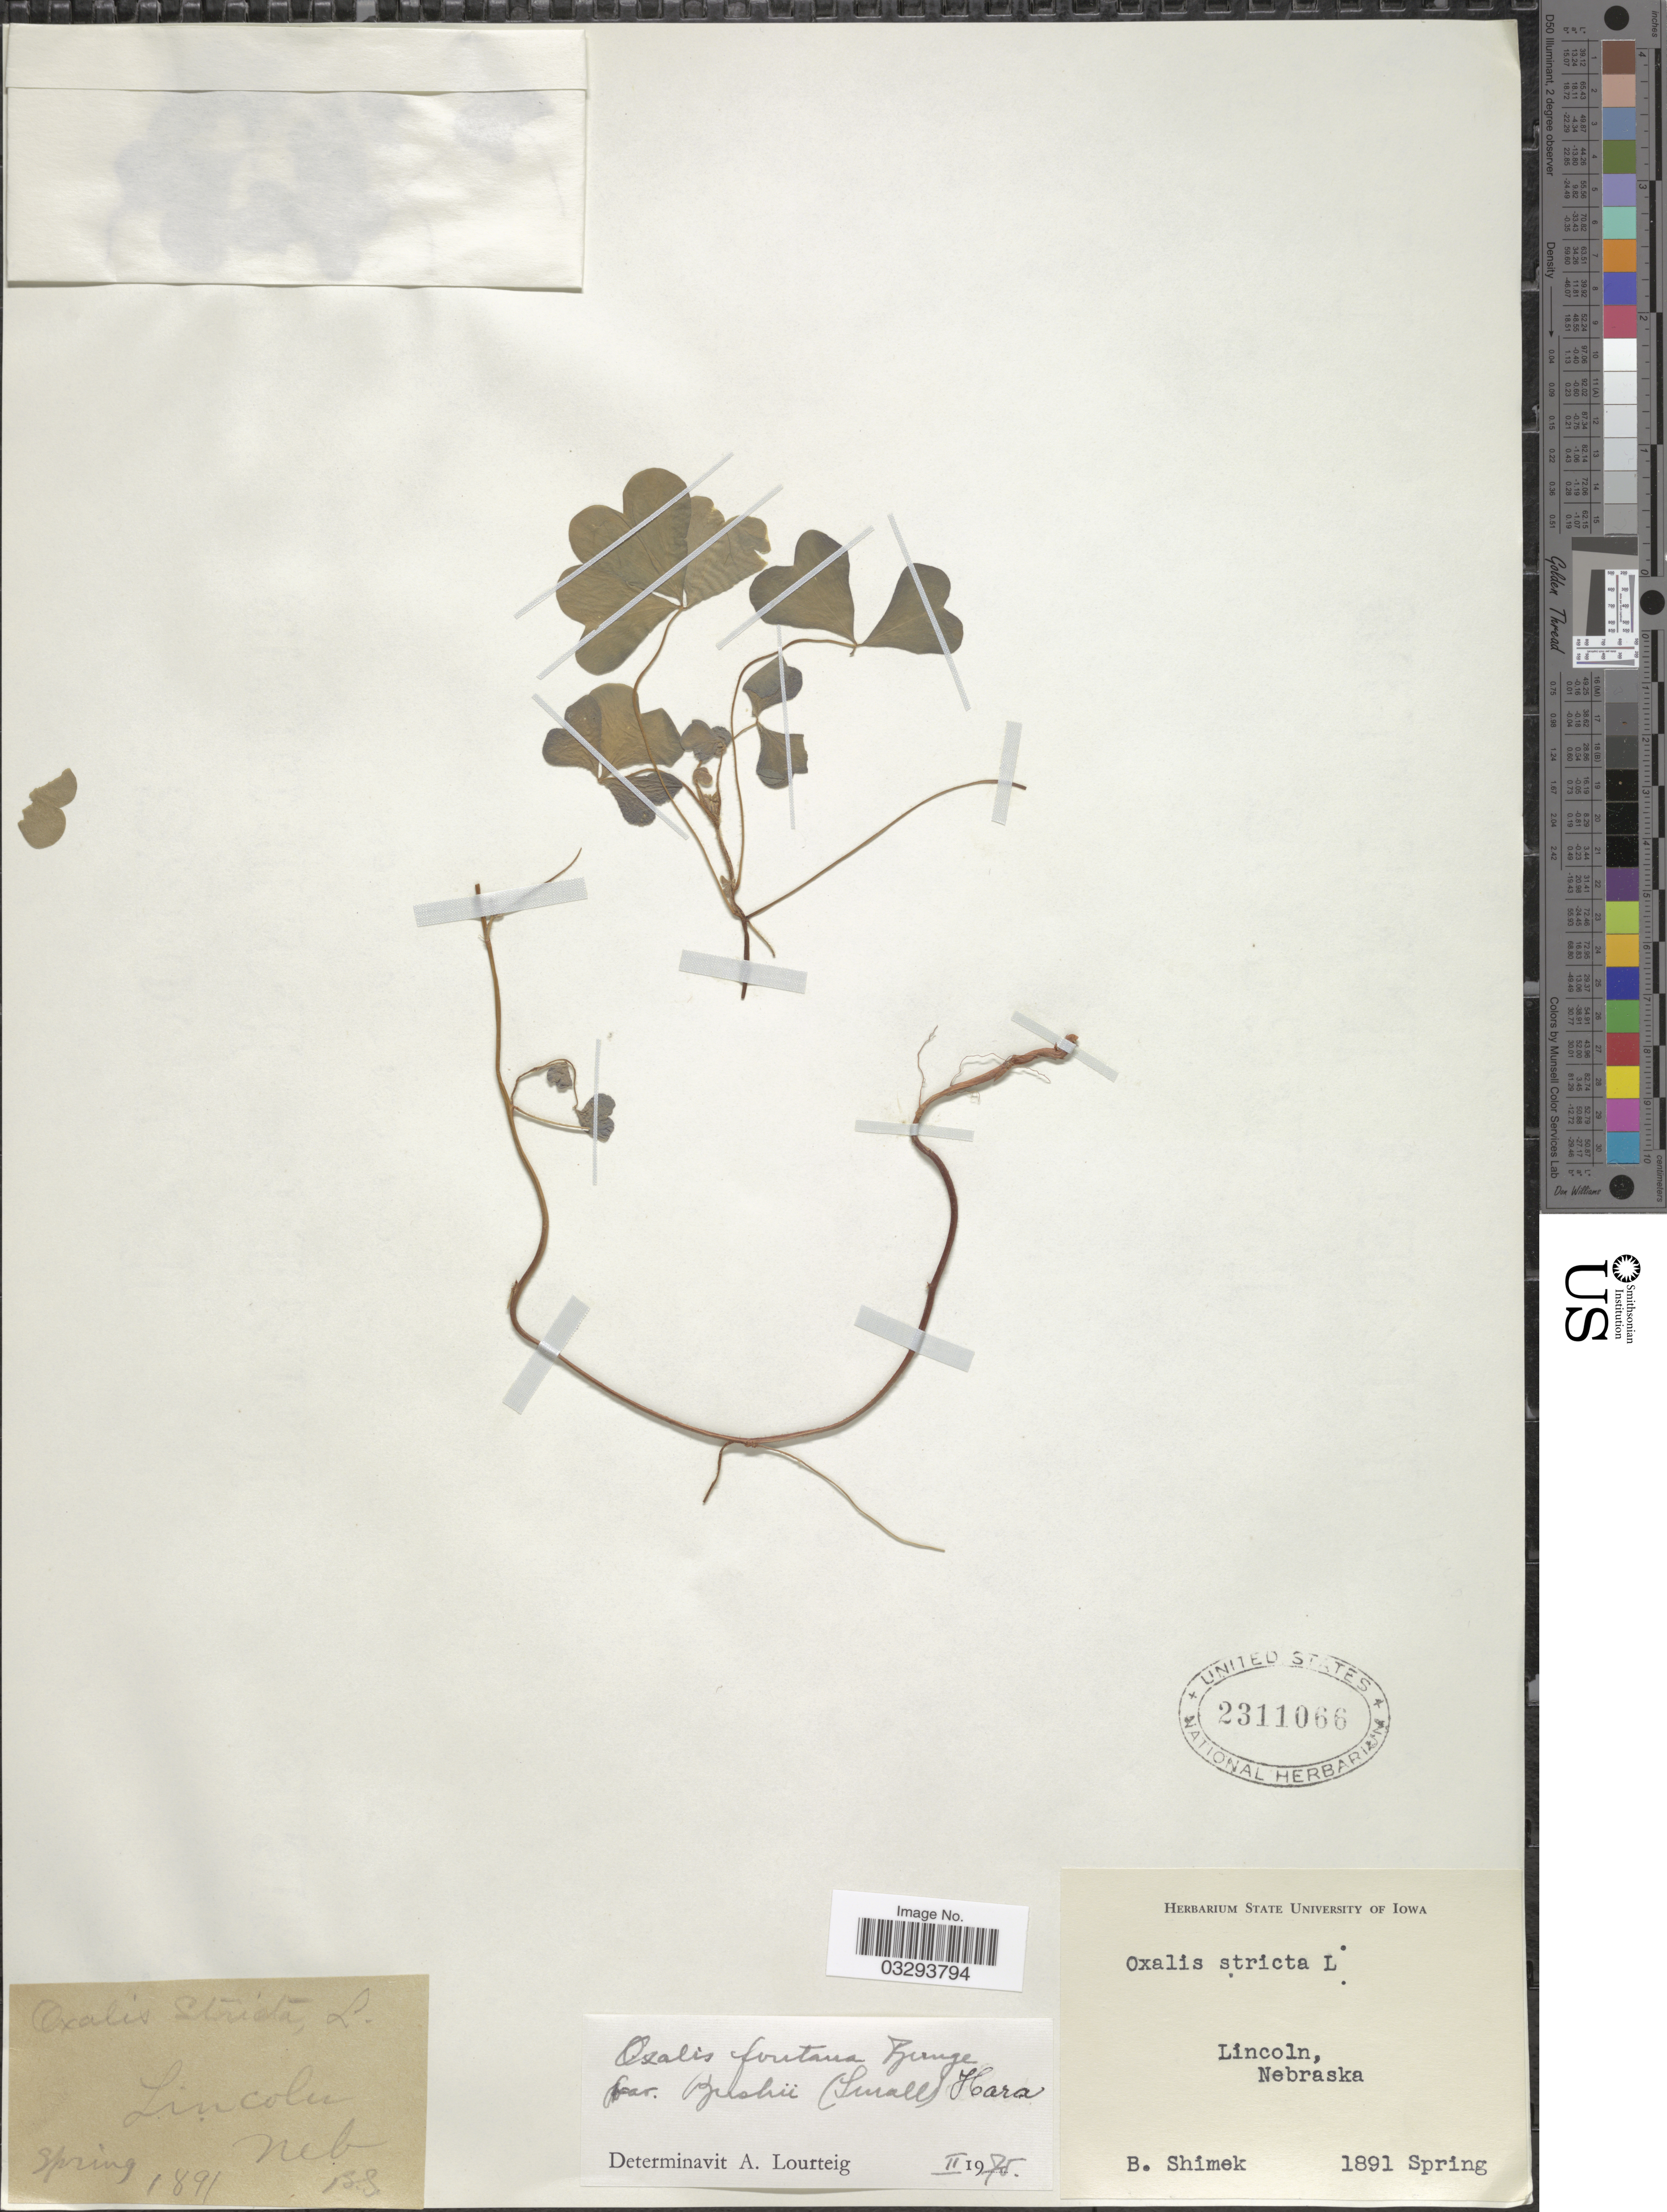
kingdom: Plantae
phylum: Tracheophyta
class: Magnoliopsida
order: Oxalidales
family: Oxalidaceae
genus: Oxalis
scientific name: Oxalis fontana var. bushii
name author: (Small) H. Hara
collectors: B. Shimek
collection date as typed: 1891 Spring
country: United States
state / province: Nebraska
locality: Lincoln.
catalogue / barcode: US 2311066